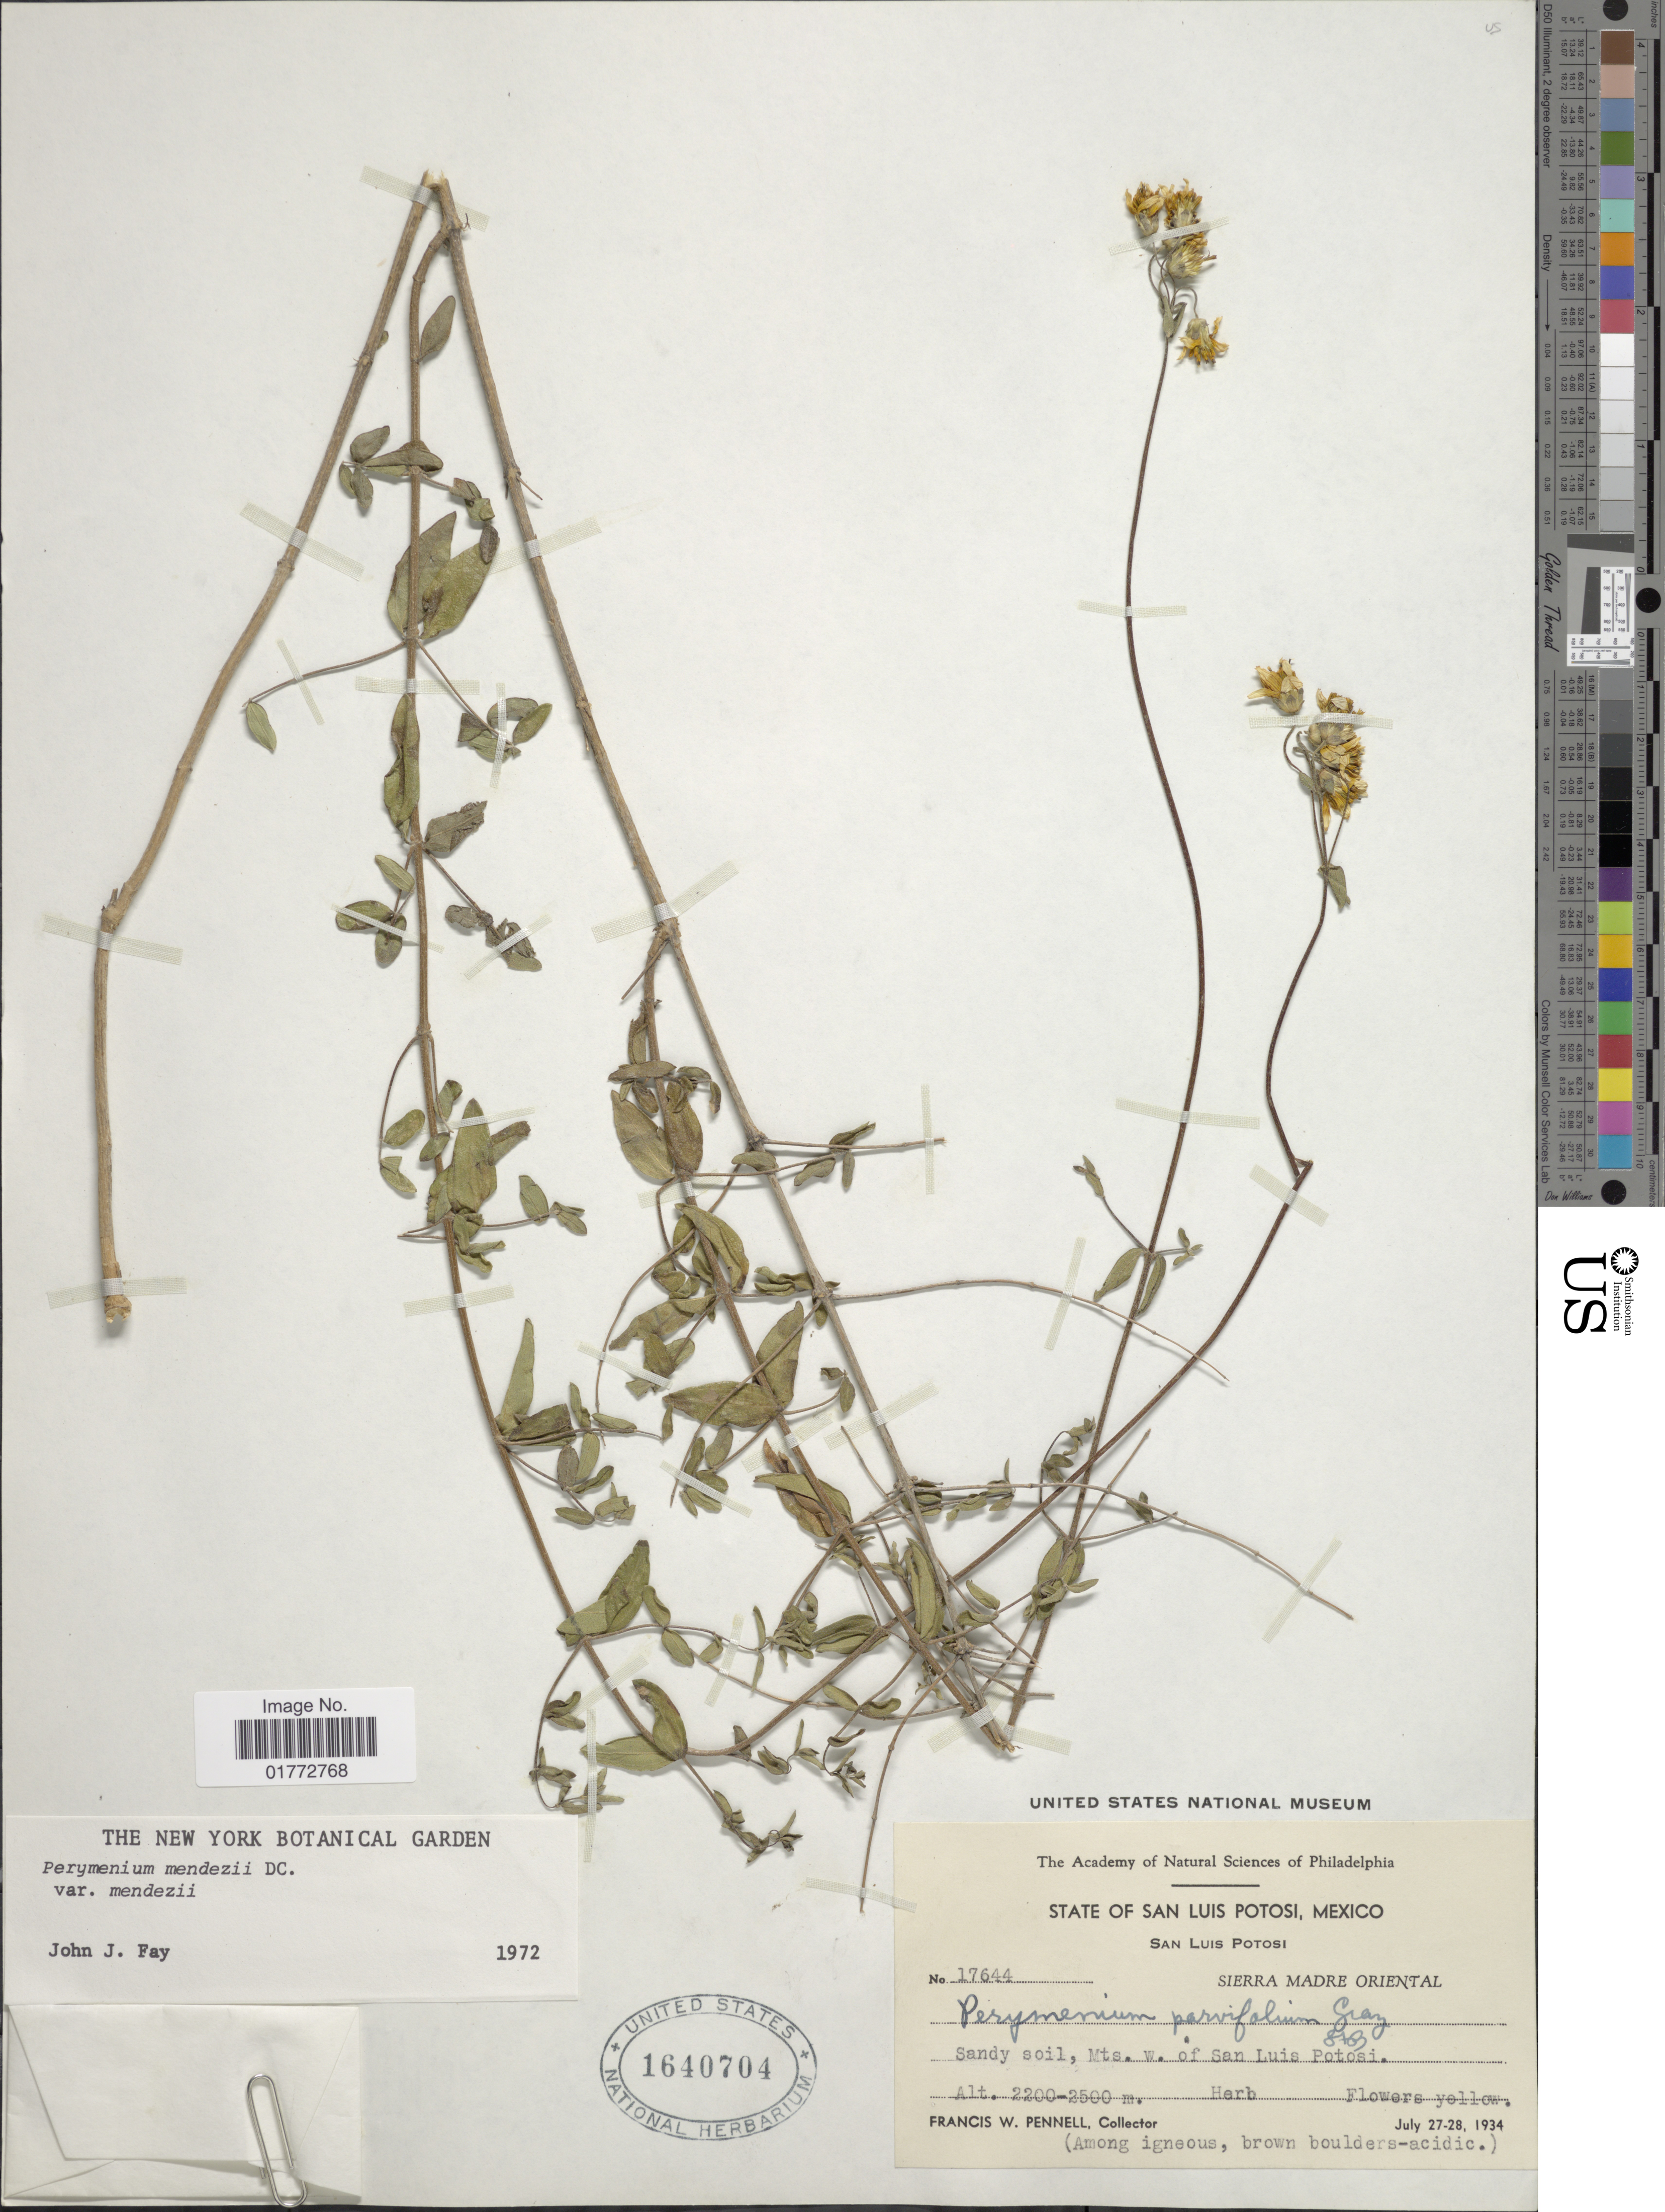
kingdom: Plantae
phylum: Tracheophyta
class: Magnoliopsida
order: Asterales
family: Asteraceae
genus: Perymenium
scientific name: Perymenium mendezii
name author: DC.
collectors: F. W. Pennell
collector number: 17644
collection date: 1934-07-27/1934-07-28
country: Mexico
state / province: San Luis Potosí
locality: Sierra Madre Oriental, Mts. W. of San Luis Potosi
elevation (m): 2200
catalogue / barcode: US 1640704